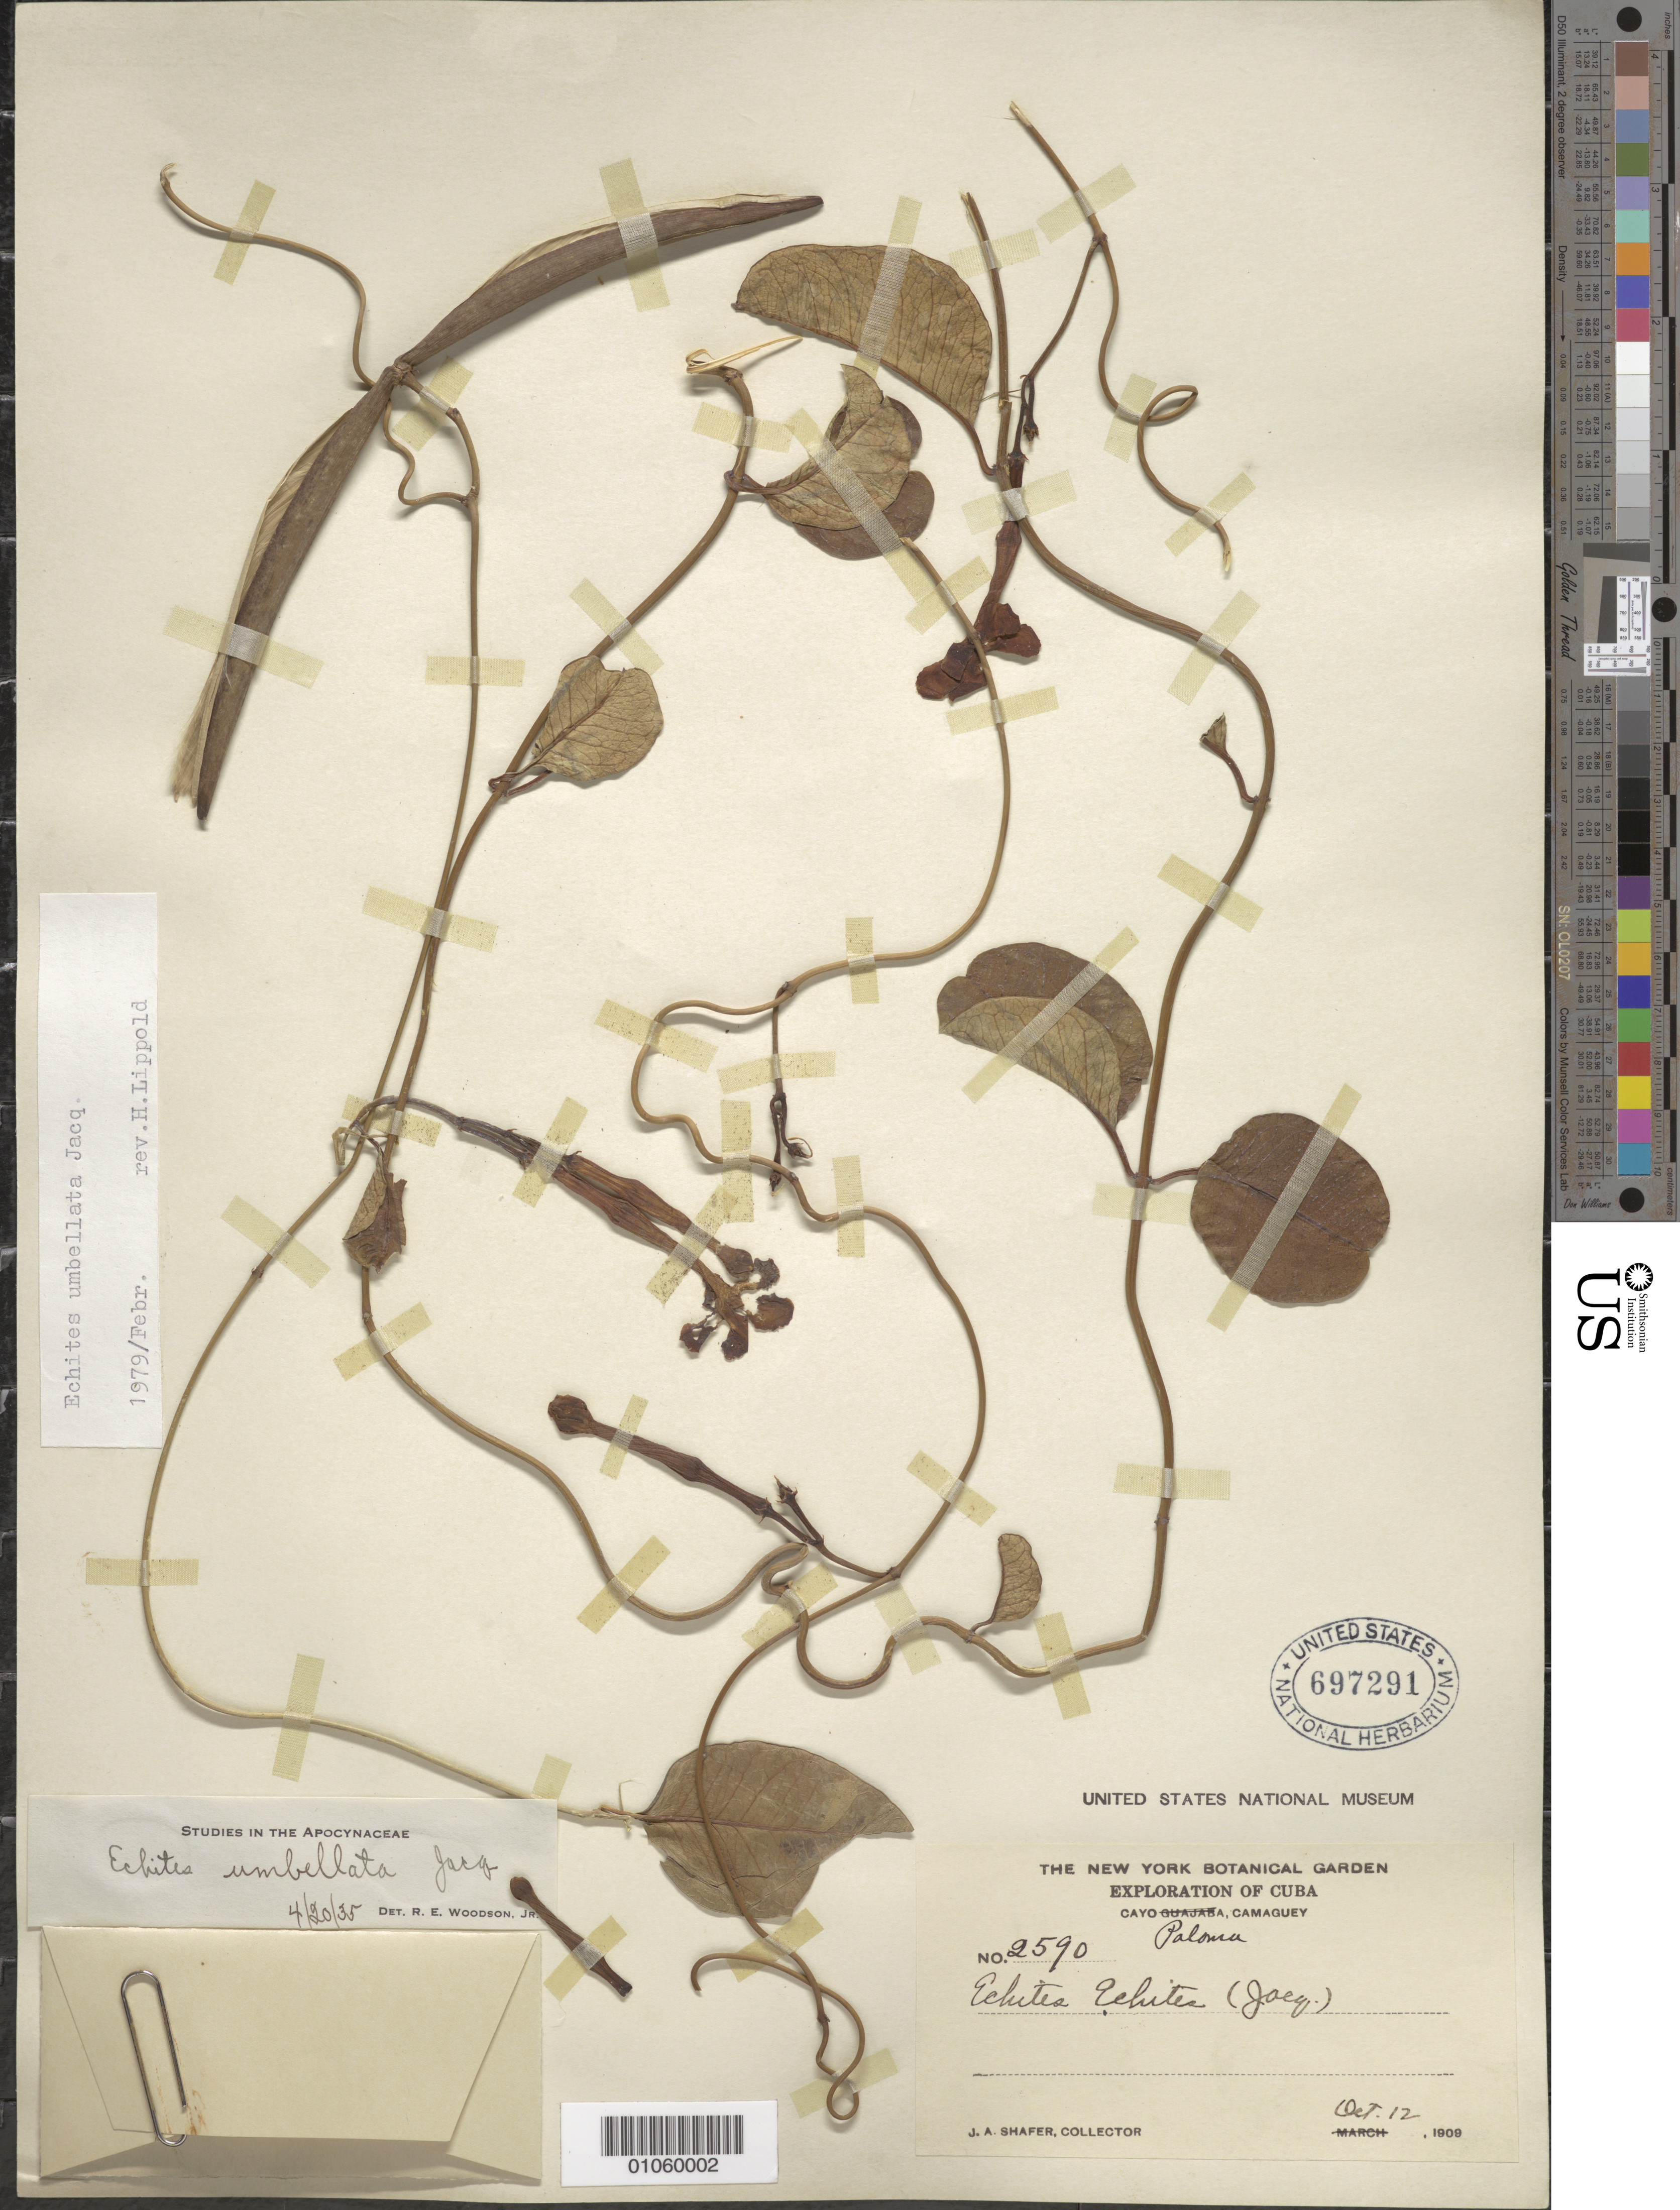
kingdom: Plantae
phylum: Tracheophyta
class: Magnoliopsida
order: Gentianales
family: Apocynaceae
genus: Echites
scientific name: Echites umbellatus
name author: Jacq.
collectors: J. A. Shafer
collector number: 2590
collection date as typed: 12 Oct 1909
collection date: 1909-10-12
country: Cuba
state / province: Camagüey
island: Cuba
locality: Cayo Paloma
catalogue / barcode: US 697291